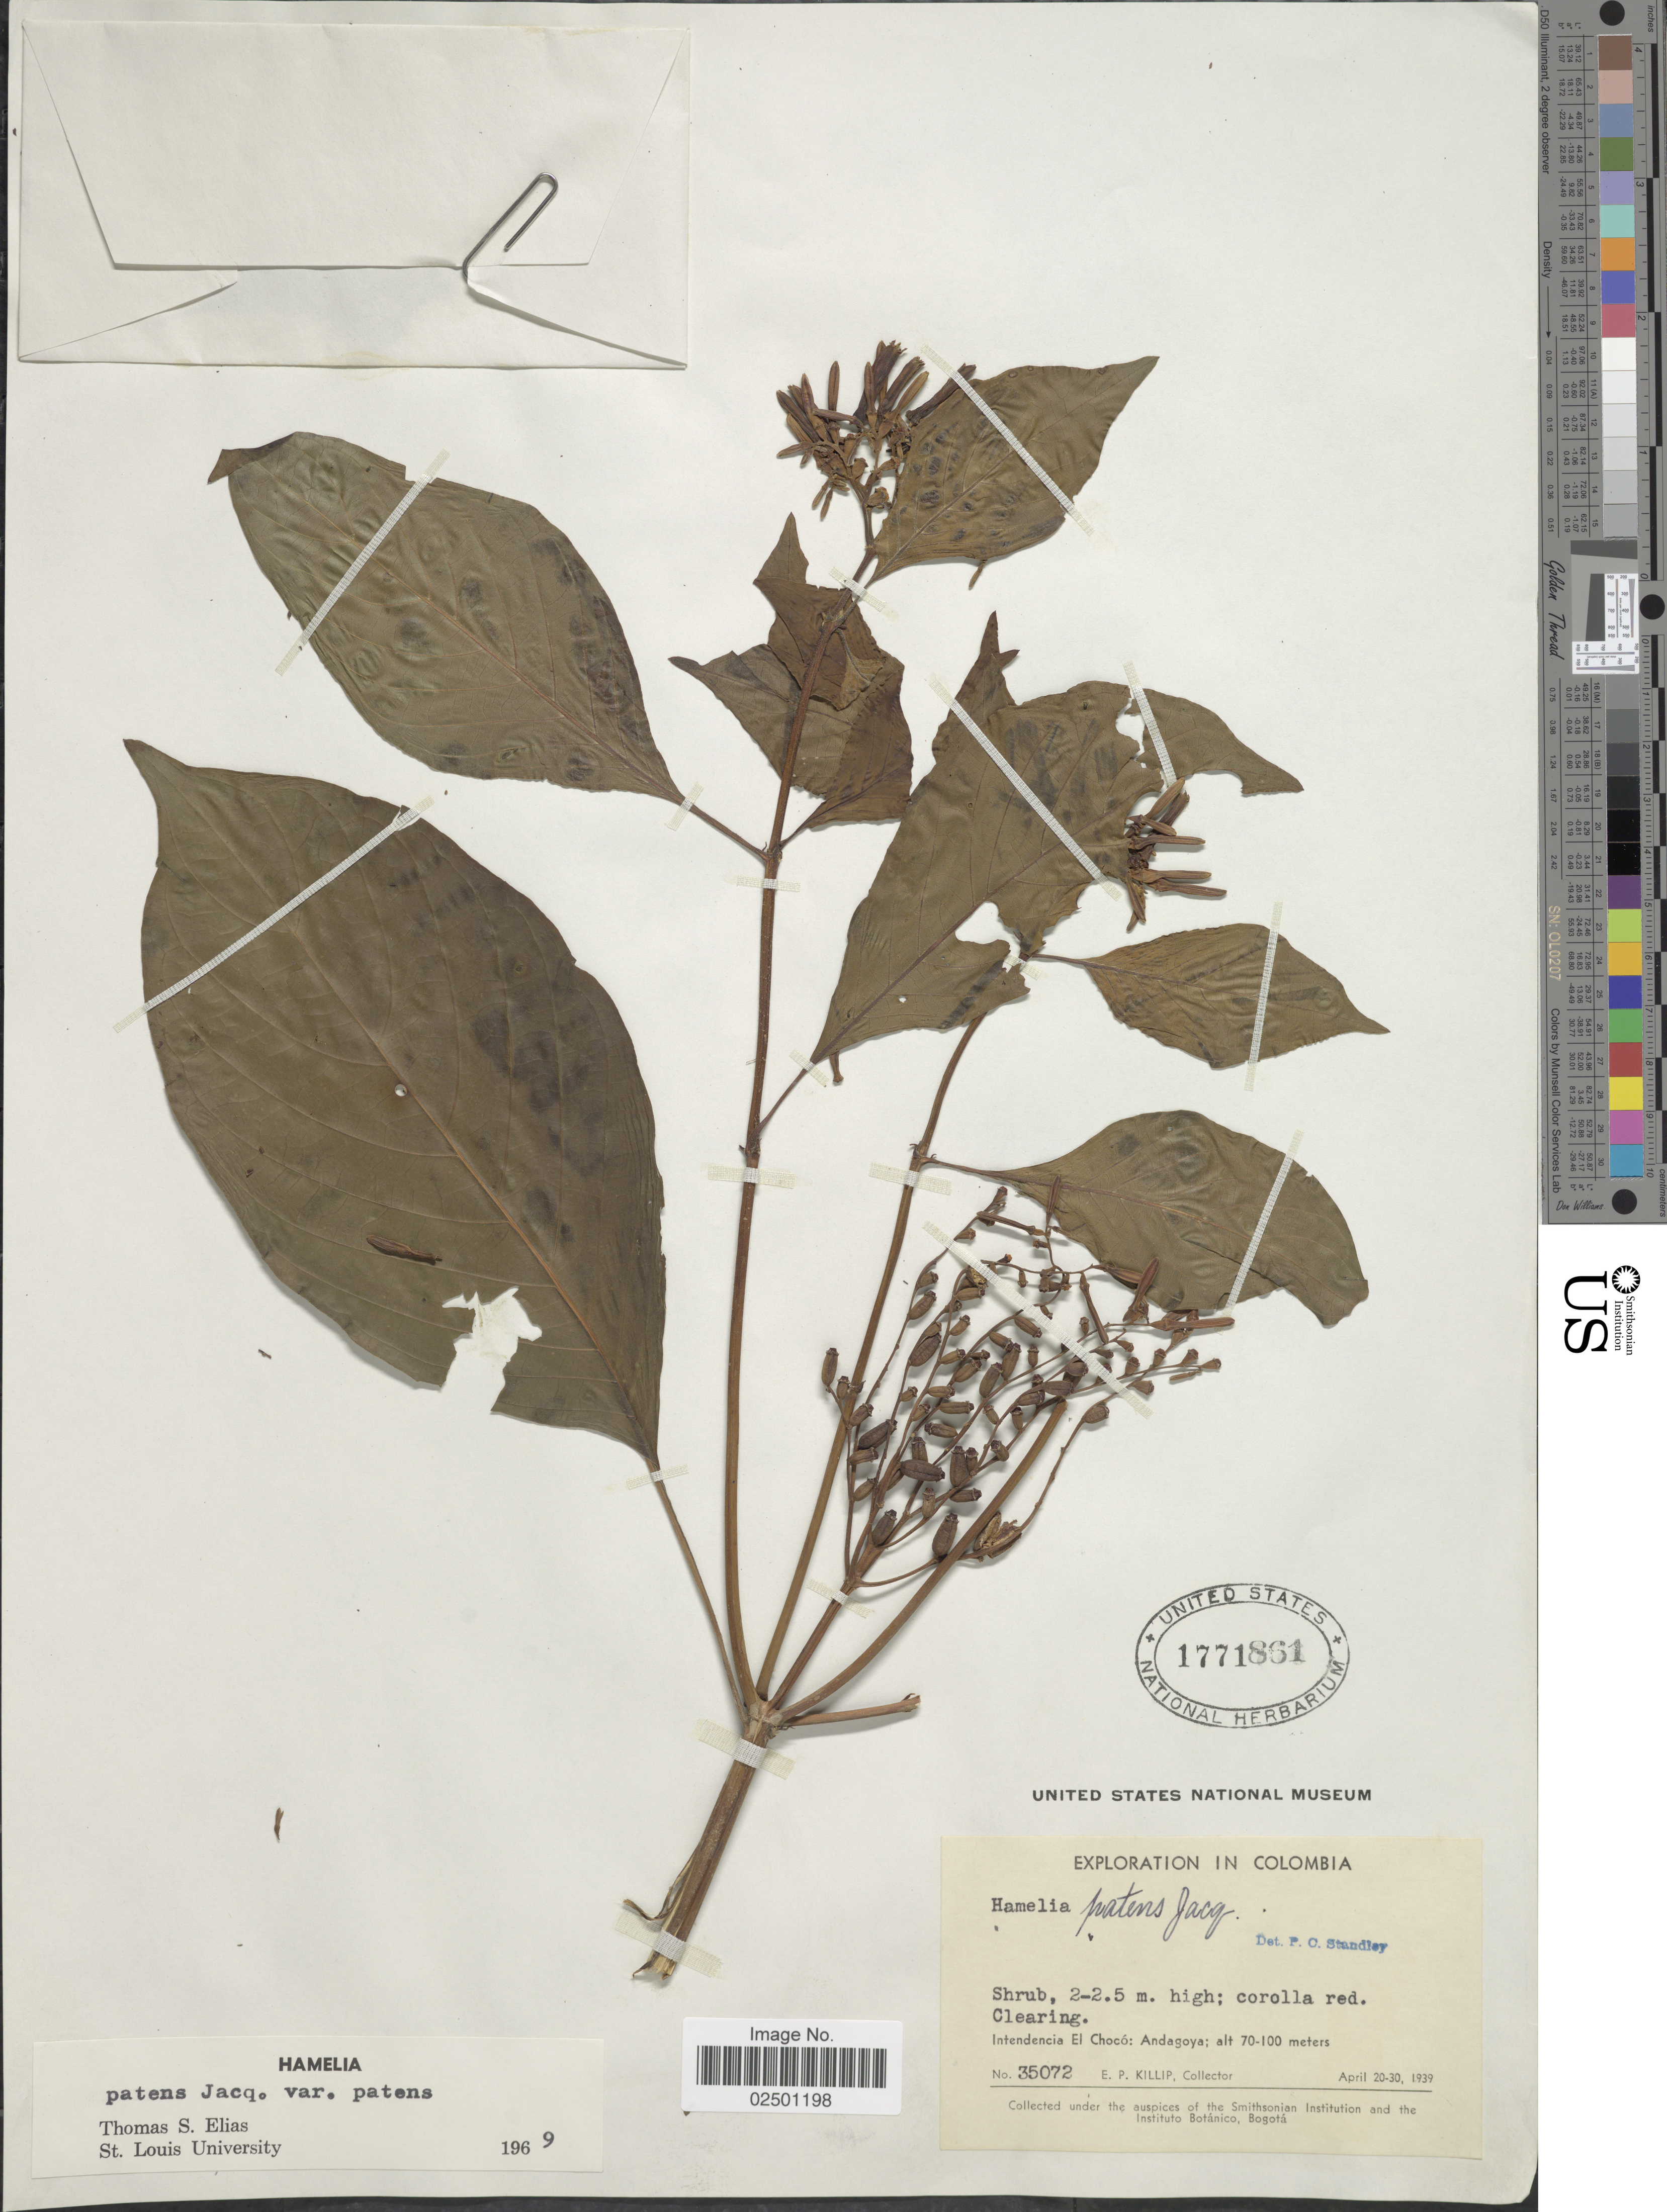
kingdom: Plantae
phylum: Tracheophyta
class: Magnoliopsida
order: Gentianales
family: Rubiaceae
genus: Hamelia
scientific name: Hamelia patens var. patens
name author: Jacq.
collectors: E. P. Killip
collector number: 35072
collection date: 1939-04-20/1939-04-30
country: Colombia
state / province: Chocó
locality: Intendencia El Choco: Andagoya.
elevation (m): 70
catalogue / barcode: US 1771861